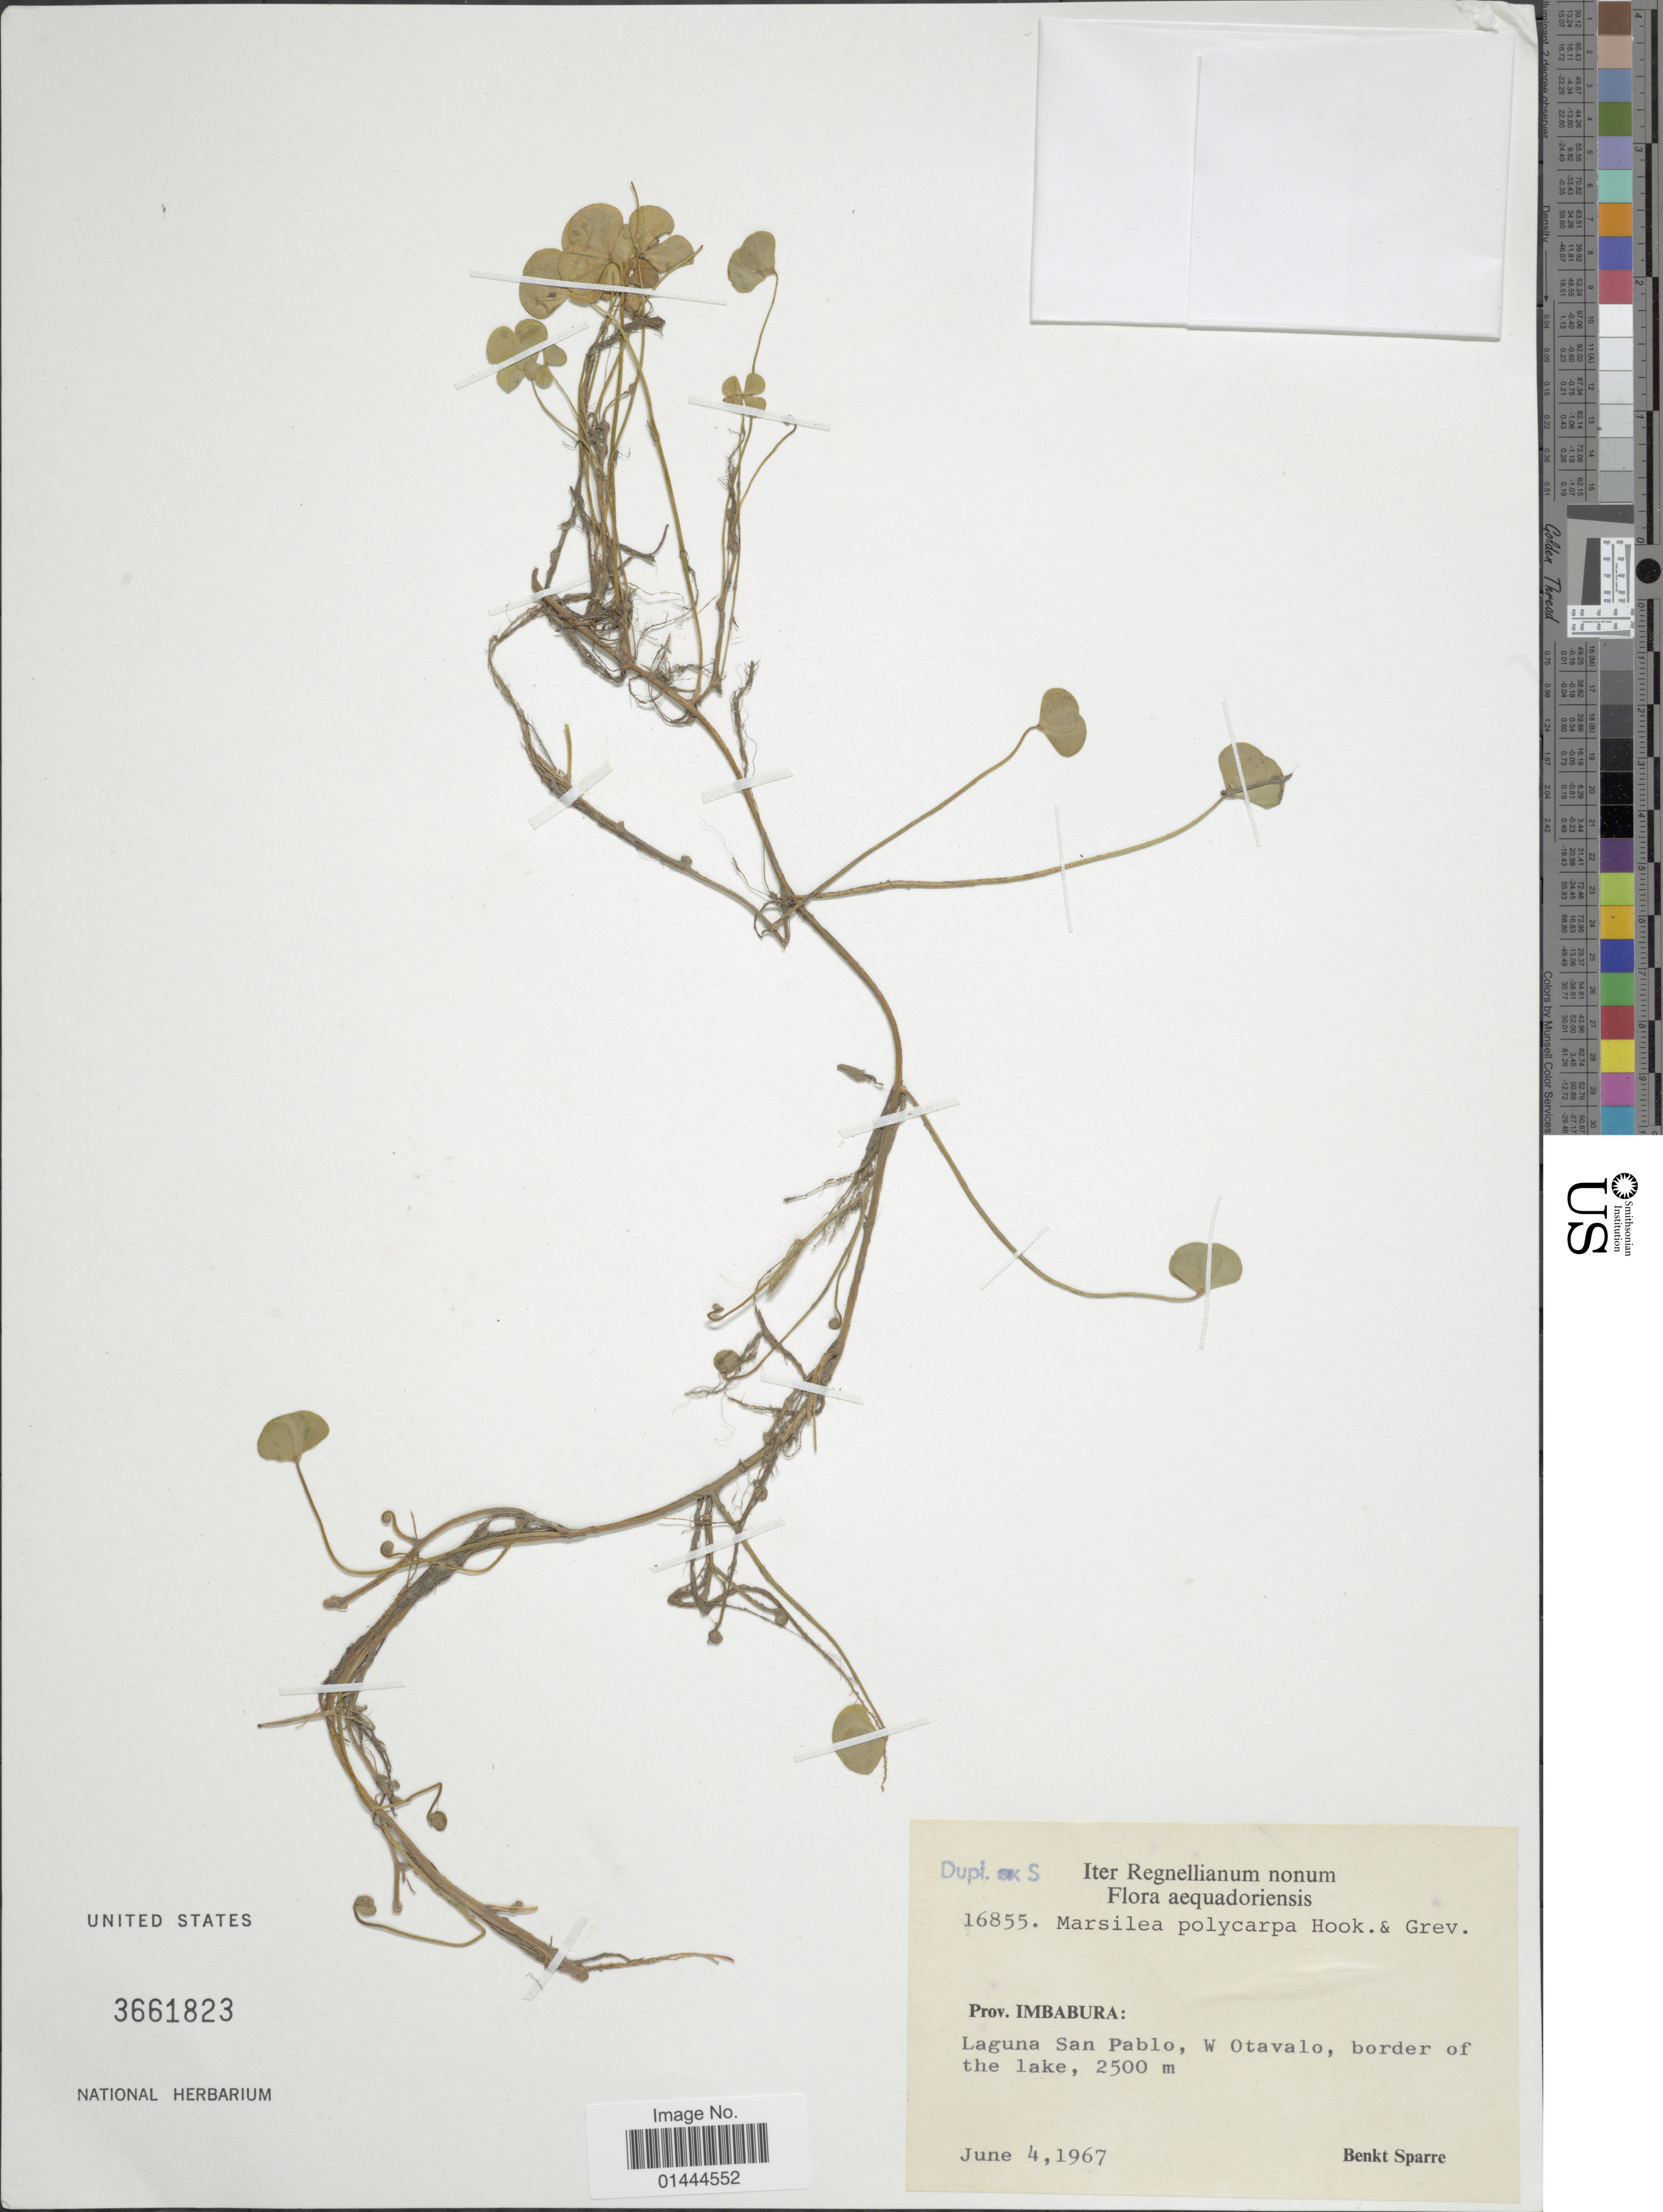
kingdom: Plantae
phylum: Tracheophyta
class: Polypodiopsida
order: Salviniales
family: Marsileaceae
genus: Marsilea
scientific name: Marsilea polycarpa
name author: Hook. & Grev.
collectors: B. Sparre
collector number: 16855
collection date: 1967-06-04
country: Ecuador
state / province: Imbabura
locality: Aequadoriensis, Laguna San Pablo, W Otavalo, border of the lake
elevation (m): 2500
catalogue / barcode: US 3661823